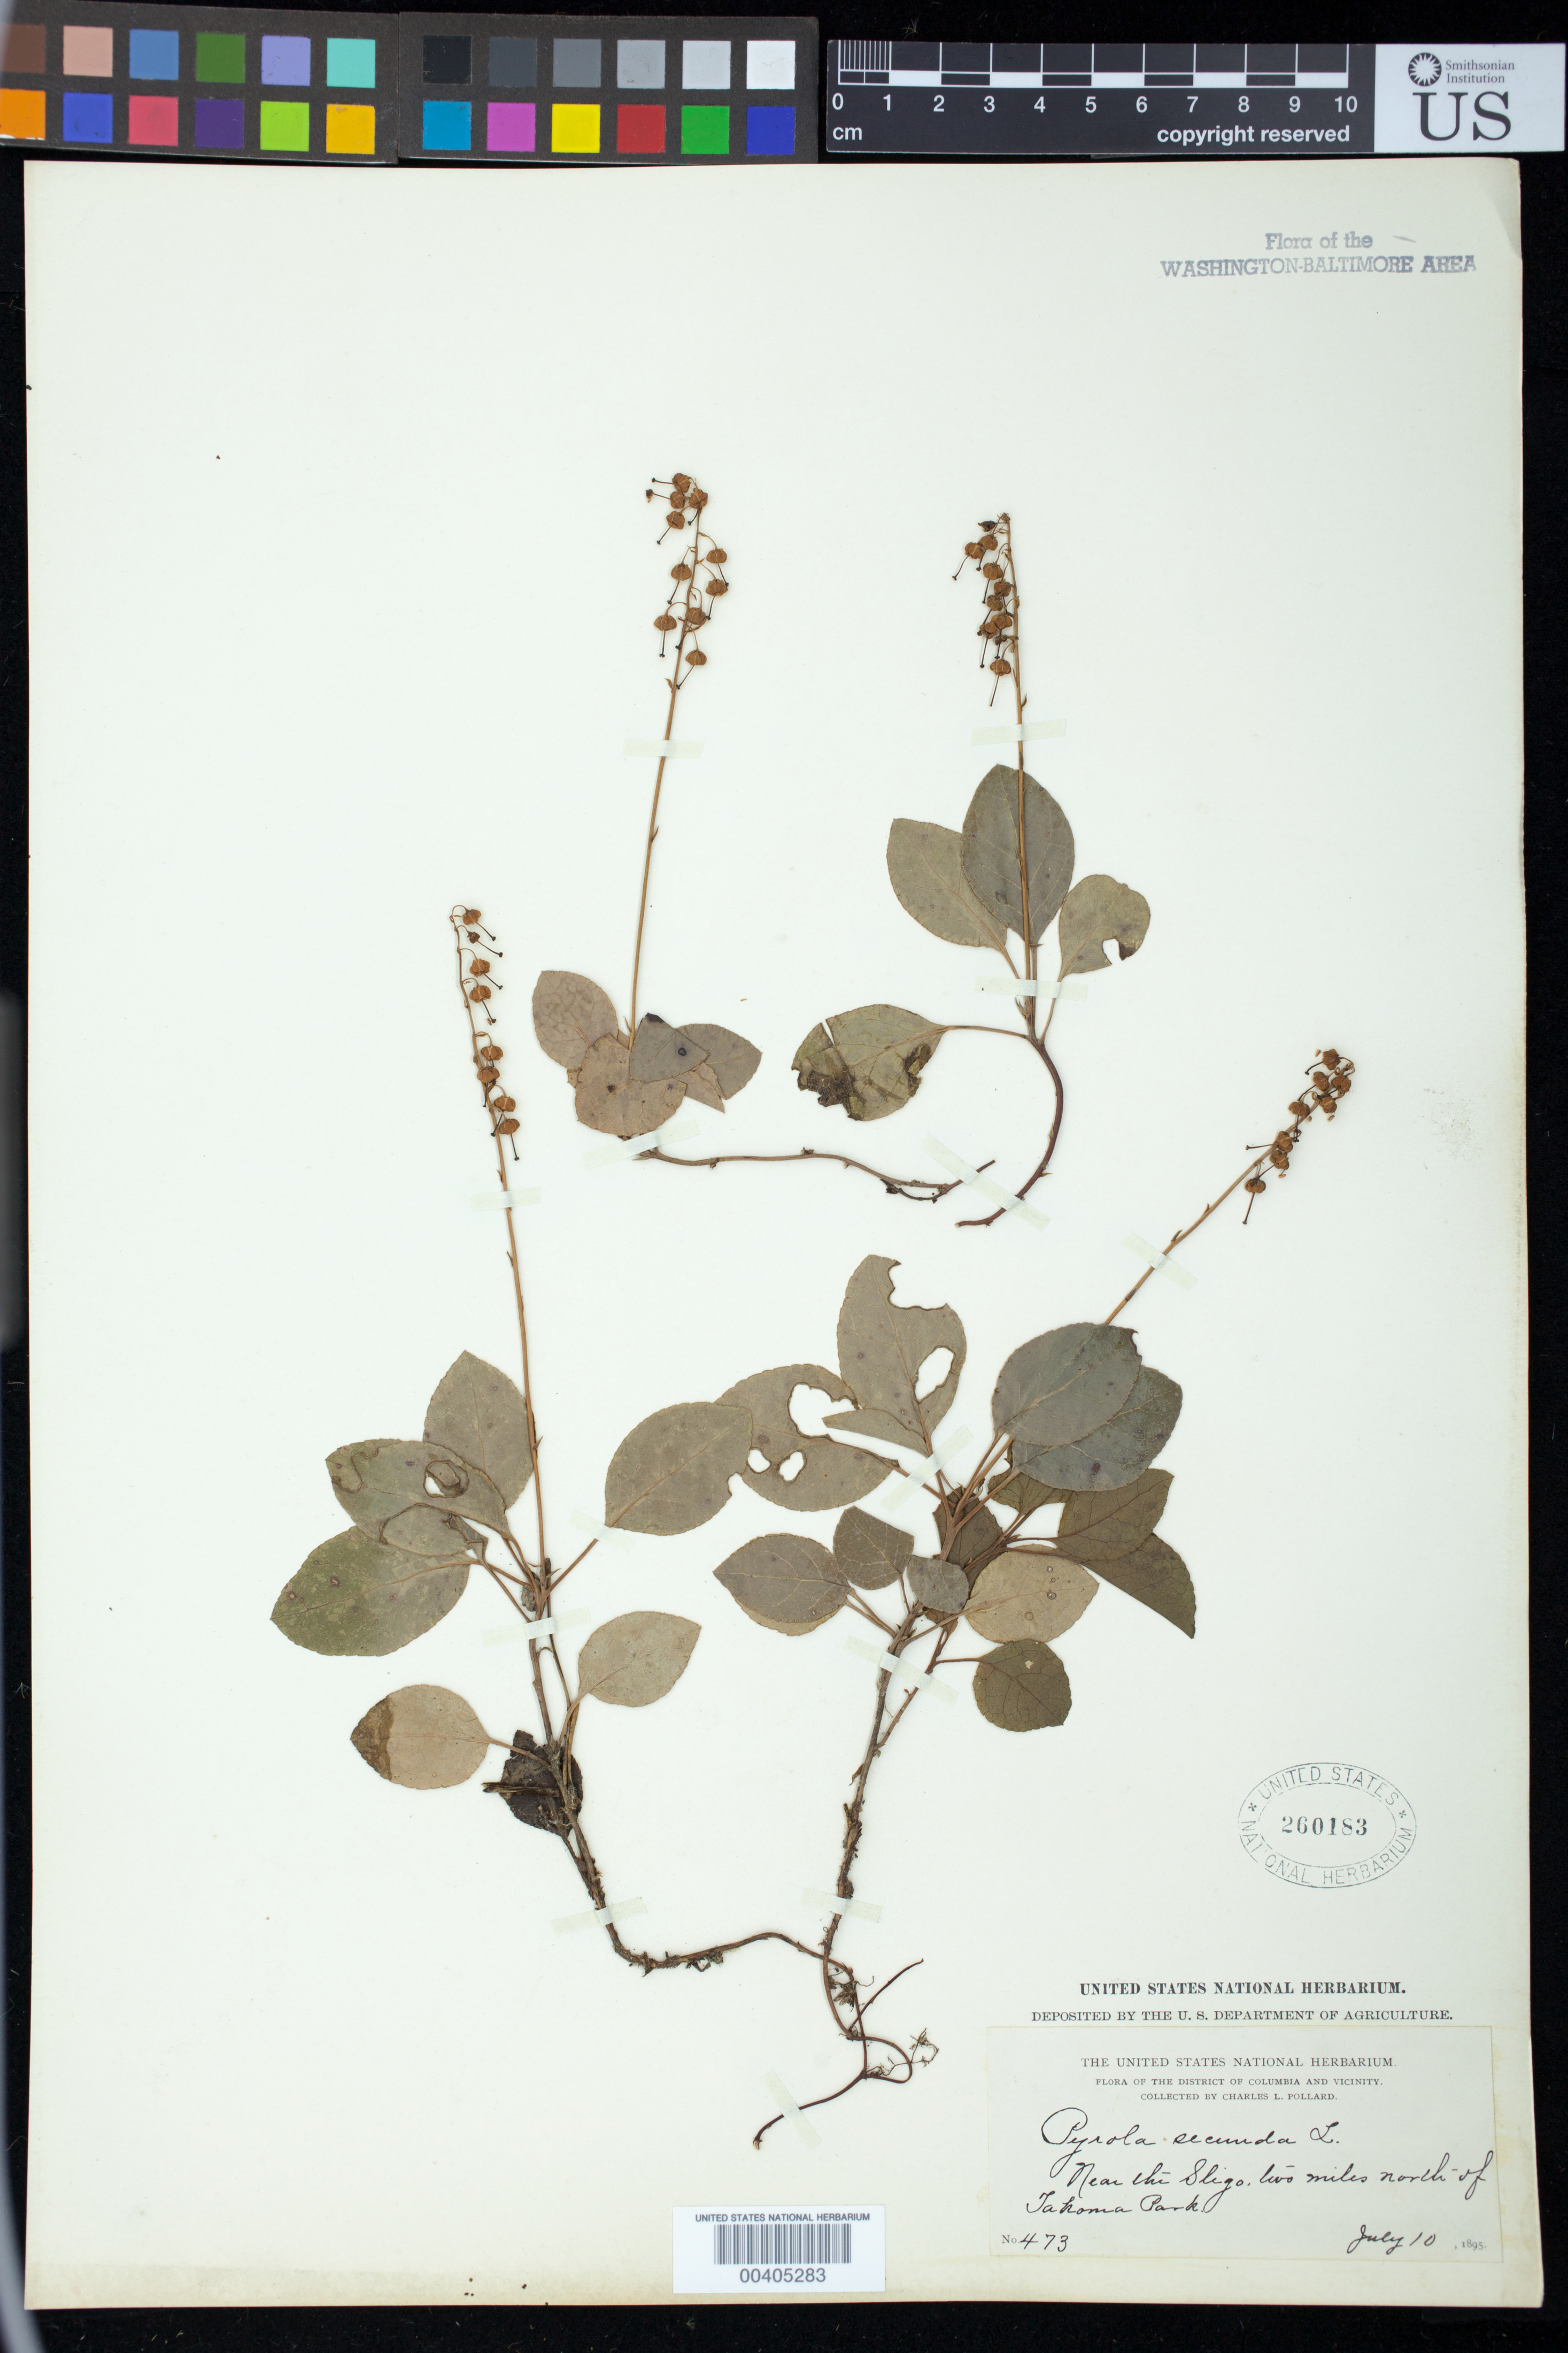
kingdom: Plantae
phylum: Tracheophyta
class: Magnoliopsida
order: Ericales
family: Ericaceae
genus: Orthilia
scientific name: Orthilia secunda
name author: (L.) House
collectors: C. L. Pollard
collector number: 473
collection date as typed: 10 Jul 1895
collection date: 1895-07-10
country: United States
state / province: Maryland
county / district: Montgomery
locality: Near the Sligo, north of Takoma Park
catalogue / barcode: US 260183